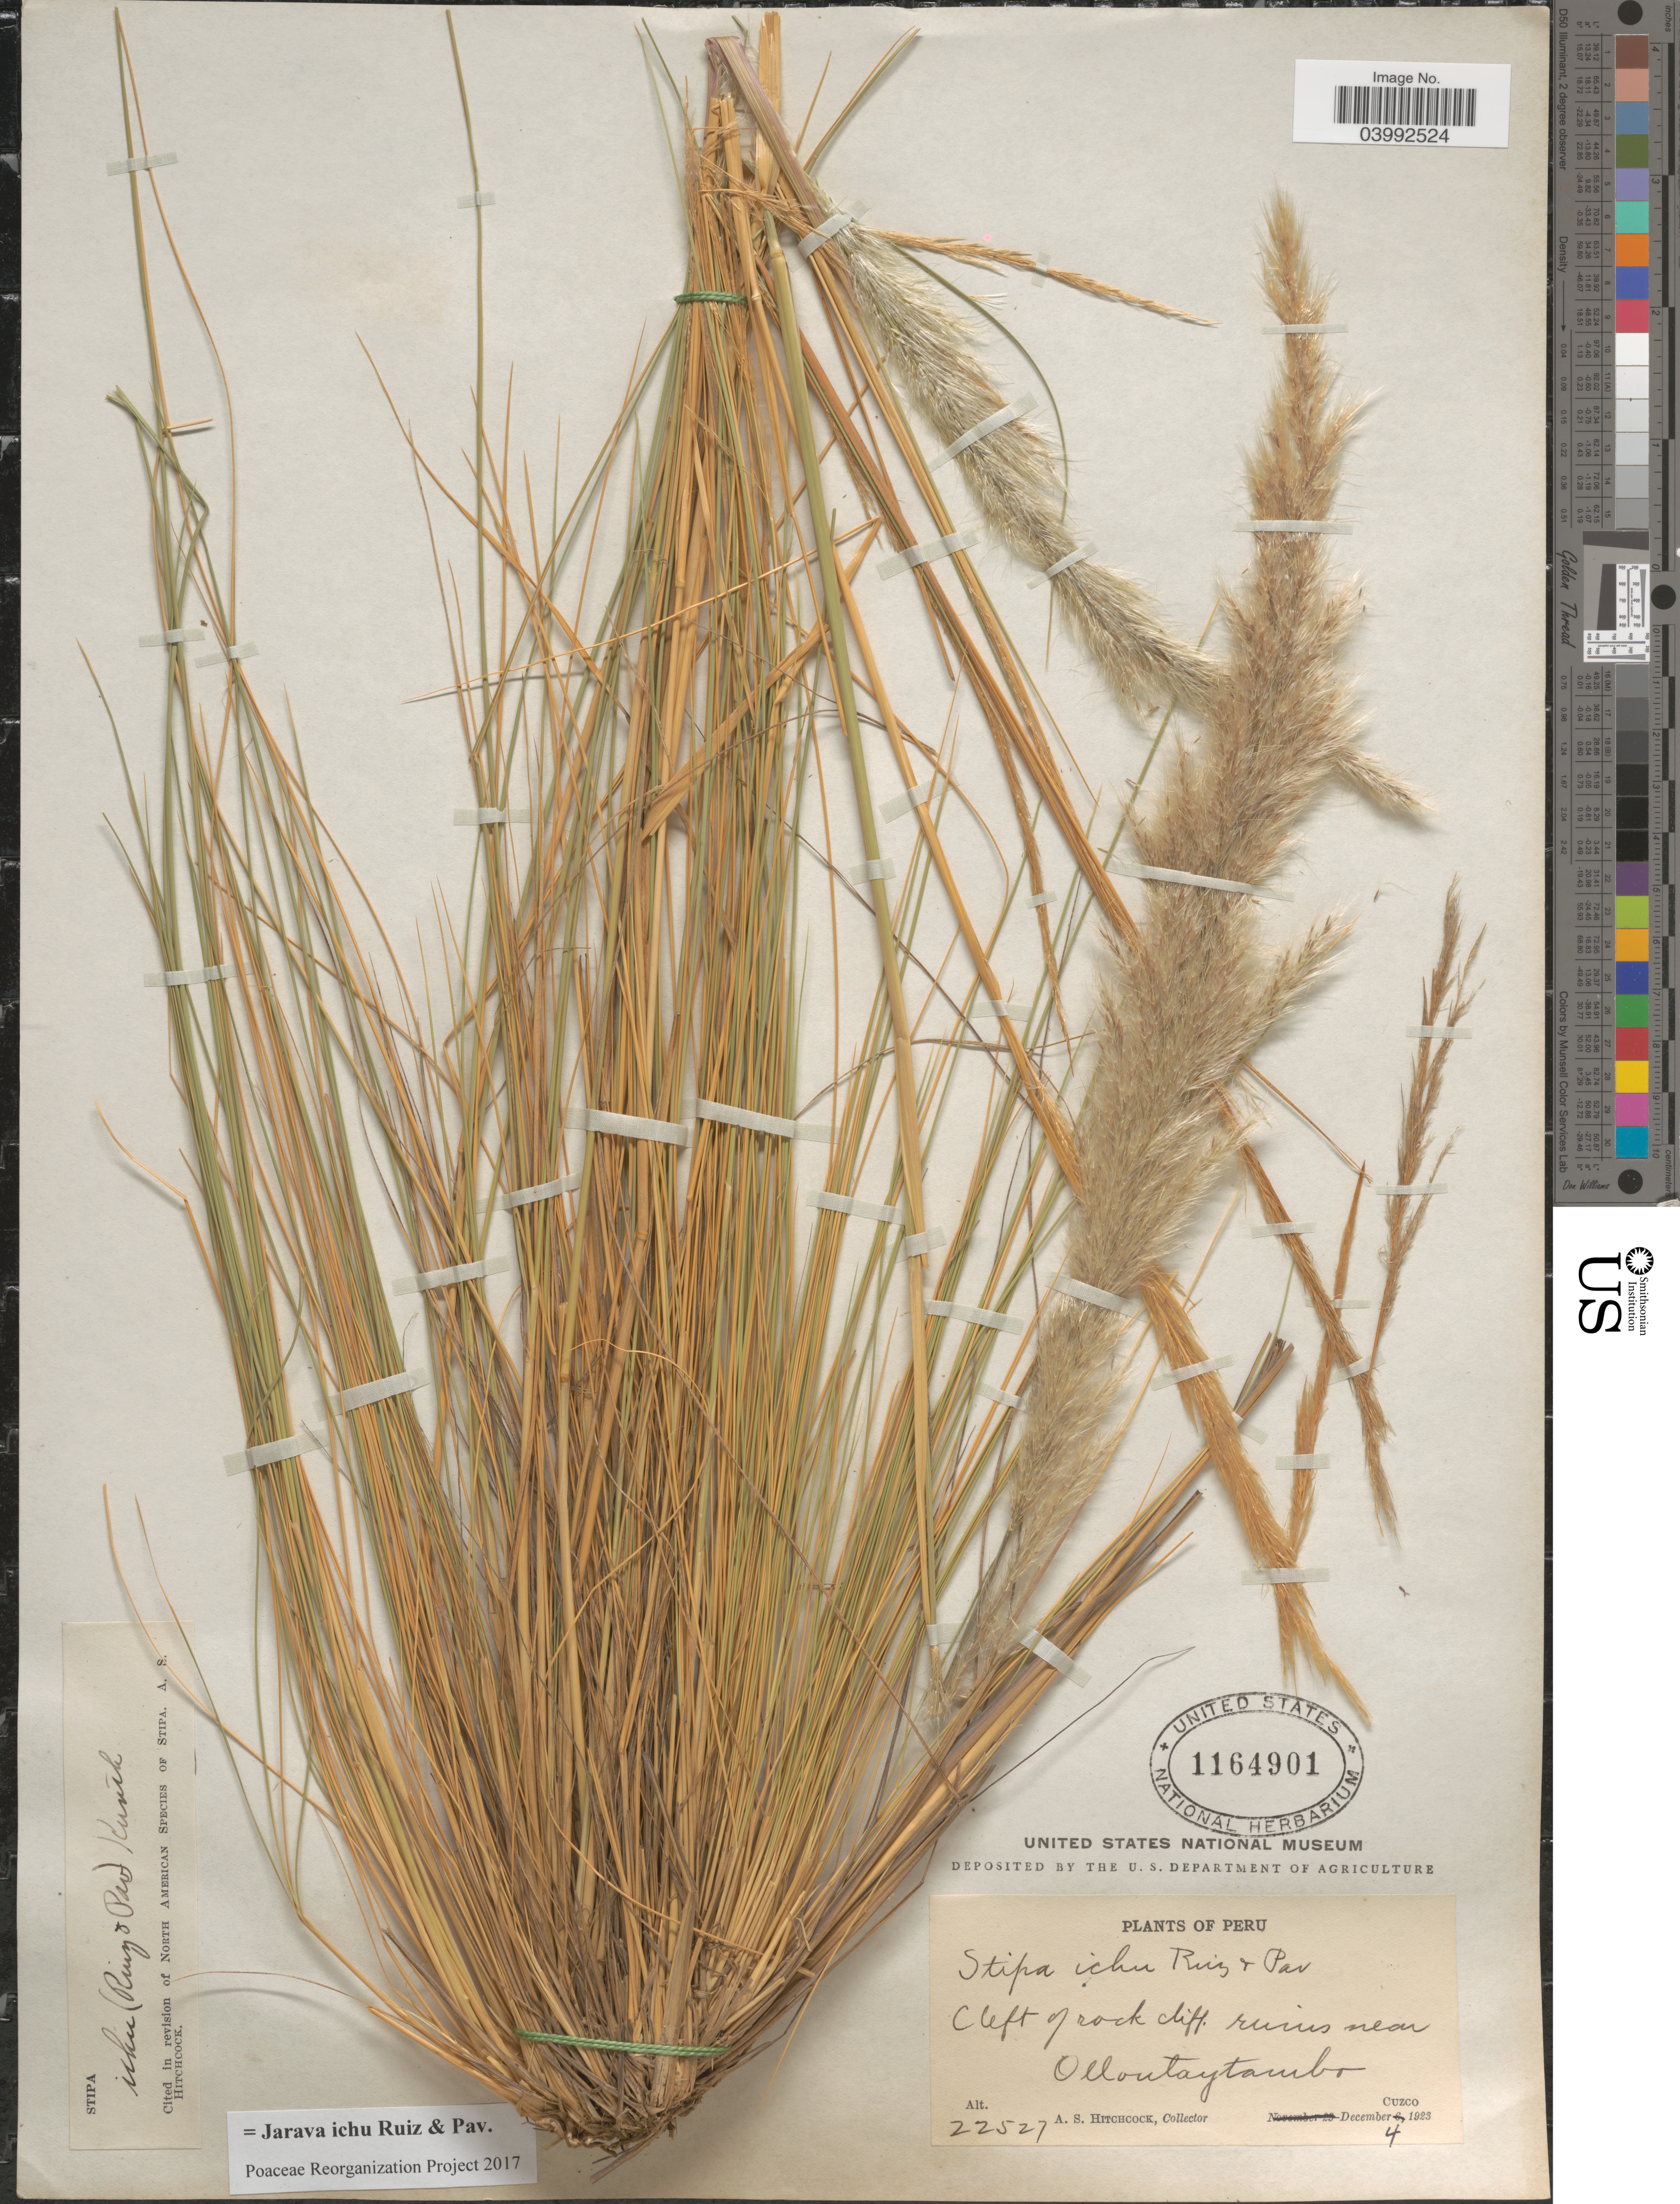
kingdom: Plantae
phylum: Tracheophyta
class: Liliopsida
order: Poales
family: Poaceae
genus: Jarava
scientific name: Jarava ichu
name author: Ruiz & Pav.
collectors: A. S. Hitchcock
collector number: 22527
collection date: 1923-12-04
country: Peru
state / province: Cusco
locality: Ruins near Ollantaytambo. Cuzco.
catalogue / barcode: US 1164901